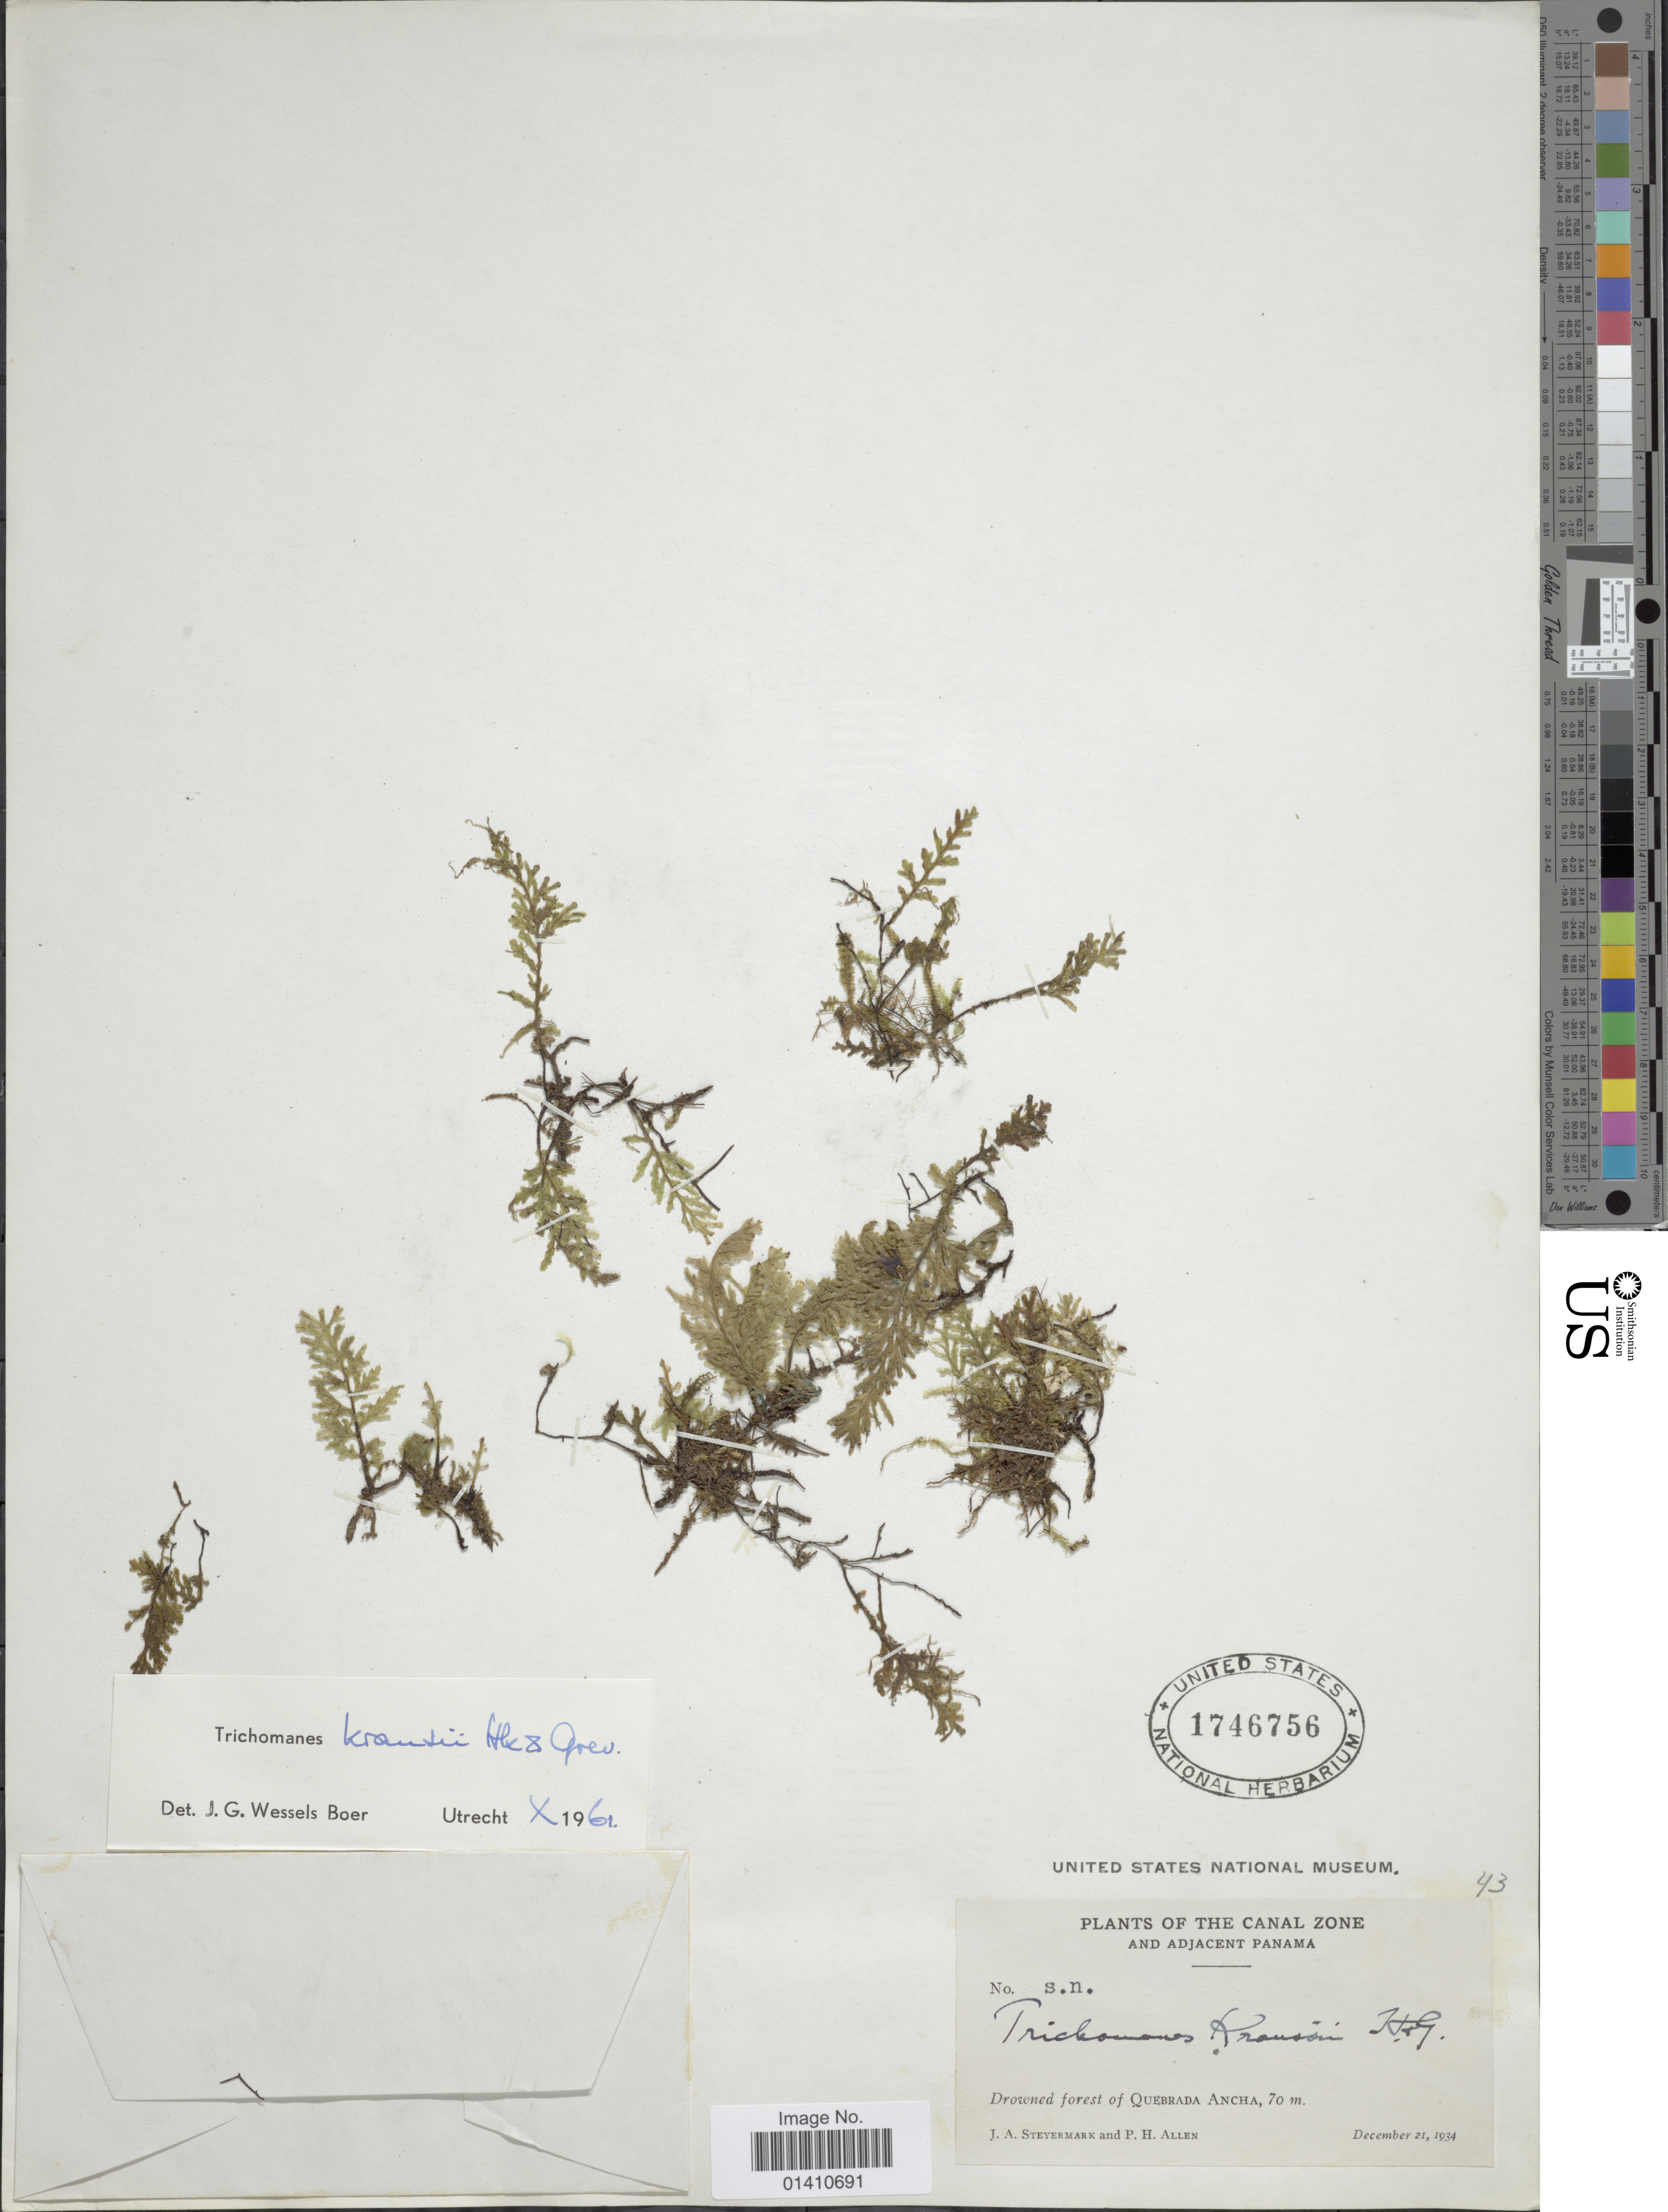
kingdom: Plantae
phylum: Tracheophyta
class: Polypodiopsida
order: Hymenophyllales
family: Hymenophyllaceae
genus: Didymoglossum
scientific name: Didymoglossum kraussii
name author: (Hook. & Grev.) C. Presl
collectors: J. Steyermark & P. H. Allen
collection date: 1934-12-21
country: Panama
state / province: Colón / Panamá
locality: Canal Zone Adjacent panama, Drowned forest of Quebrada Ancha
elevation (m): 70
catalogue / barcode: US 1746756